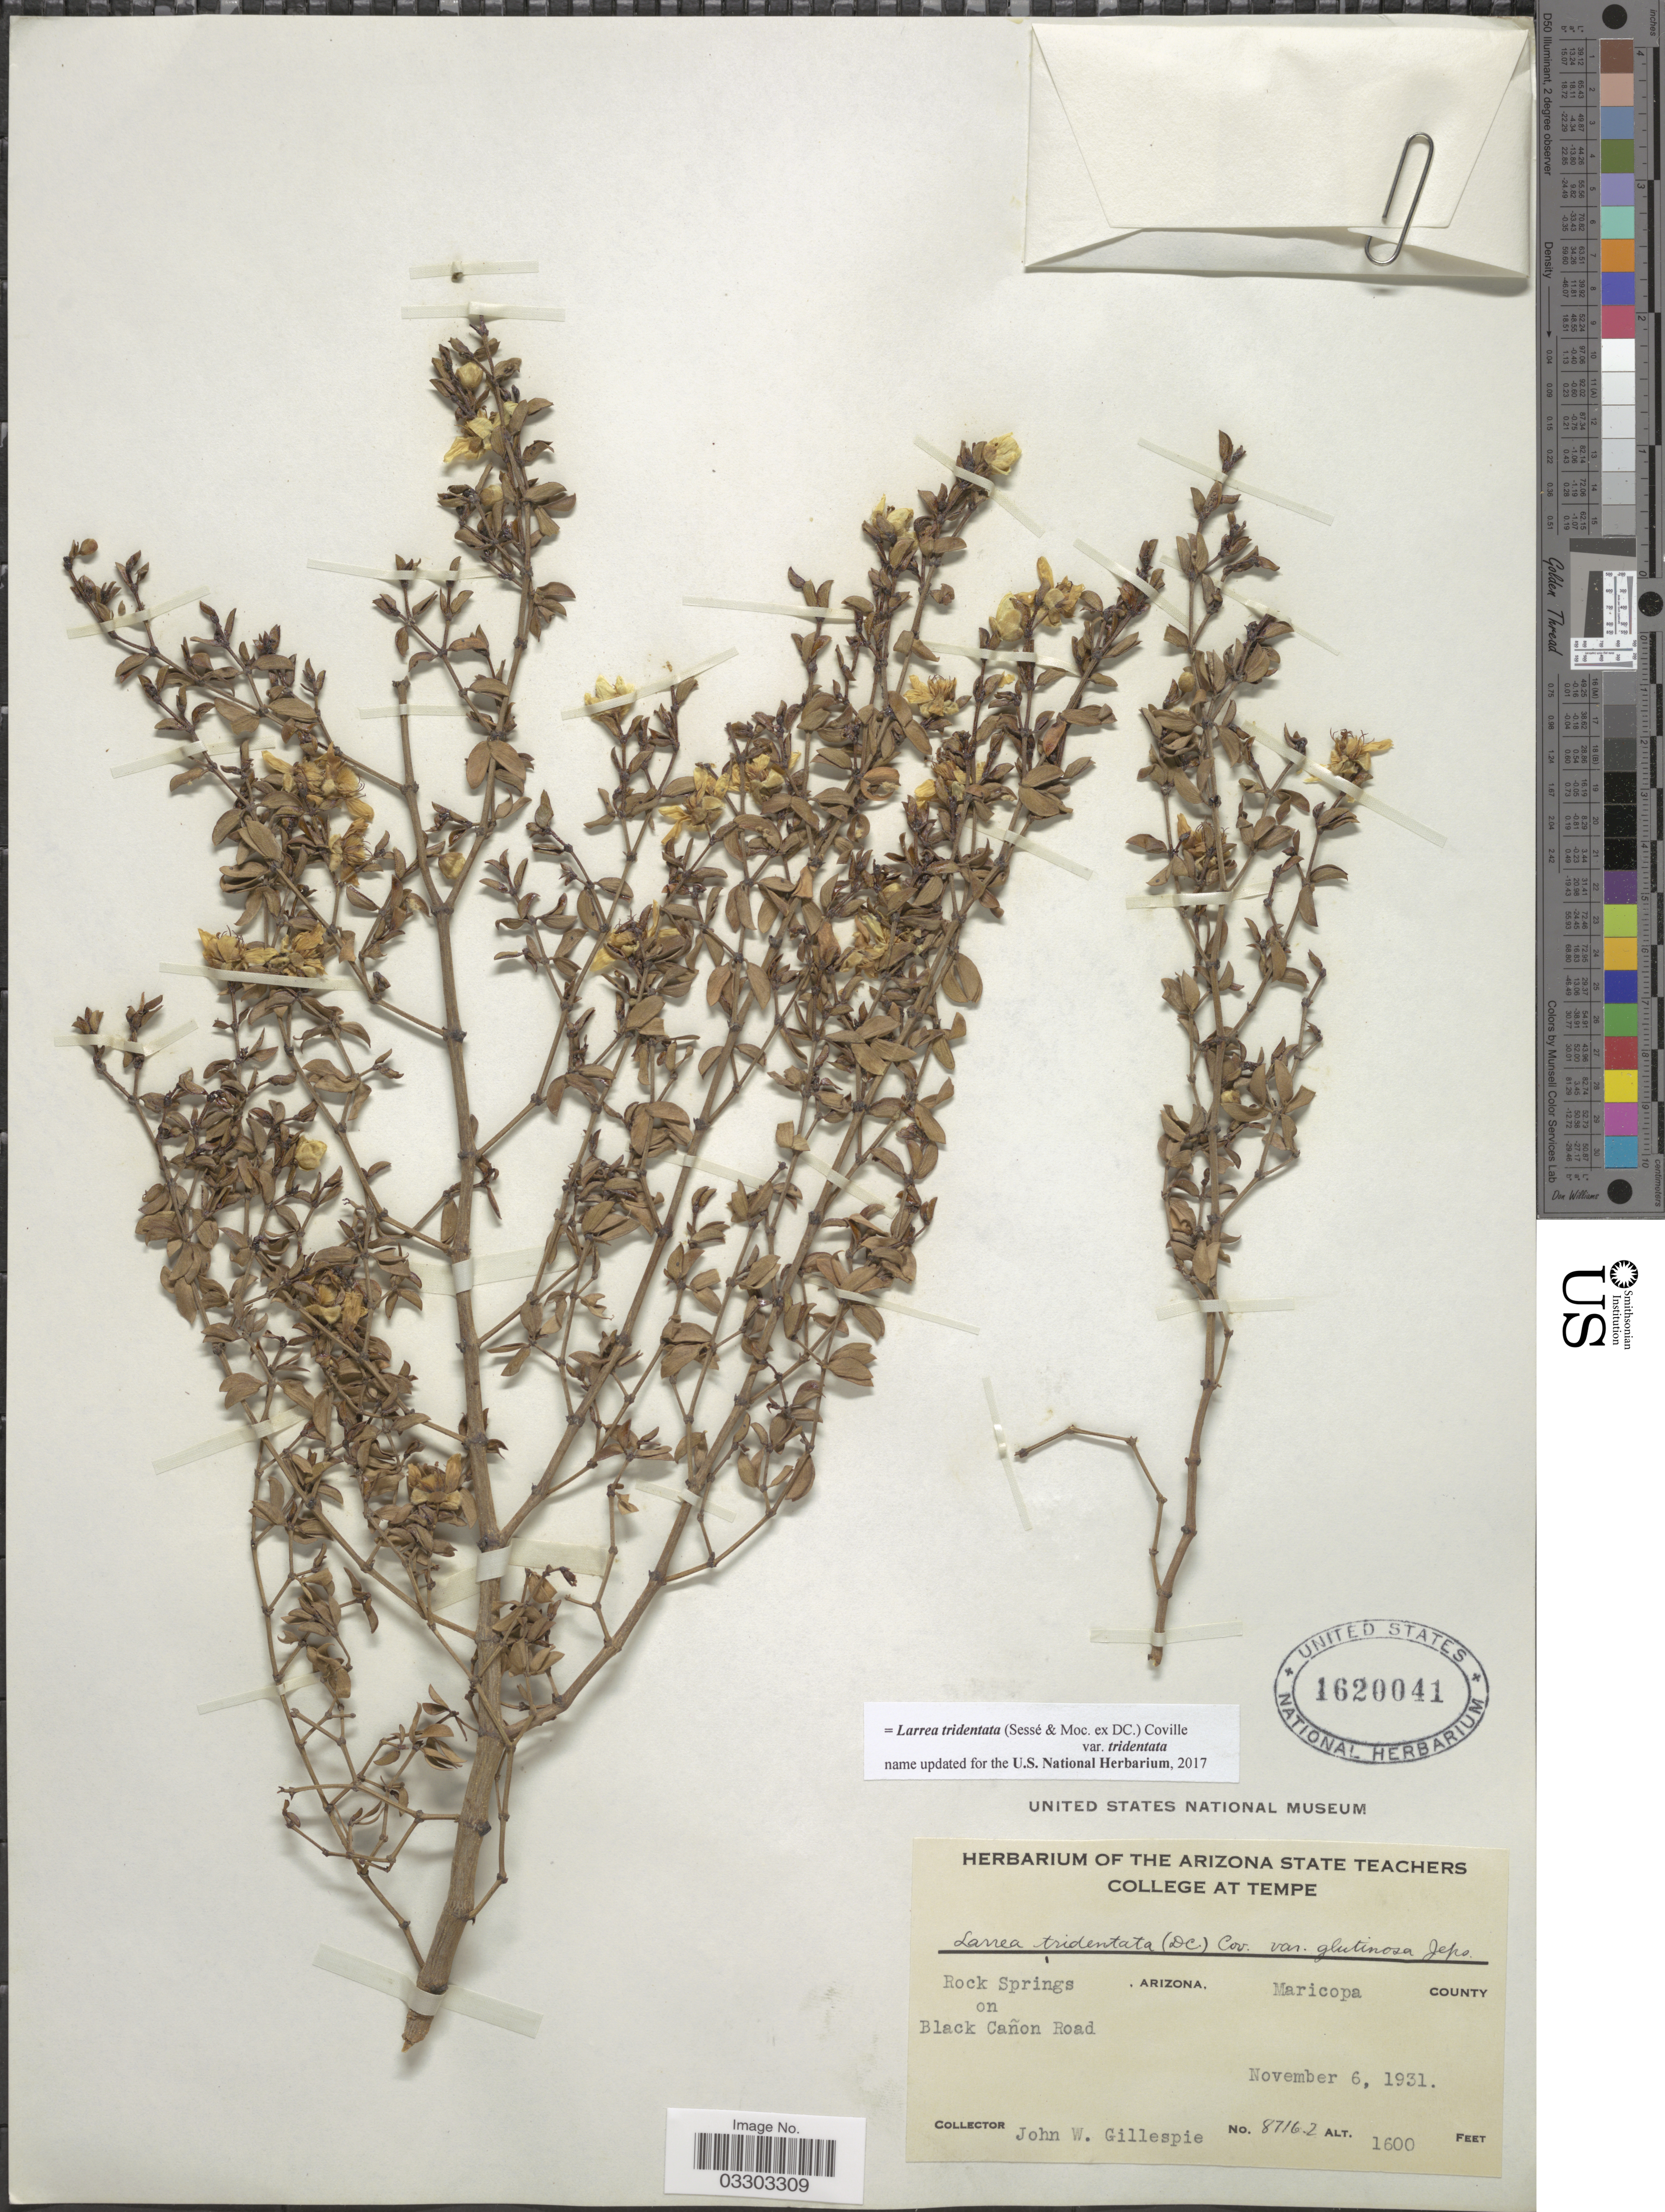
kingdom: Plantae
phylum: Tracheophyta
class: Magnoliopsida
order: Zygophyllales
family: Zygophyllaceae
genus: Larrea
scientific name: Larrea tridentata var. tridentata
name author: (Sessé & Moc. ex DC.) Coville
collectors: J. W. Gillespie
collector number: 87162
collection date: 1931-11-06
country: United States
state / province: Arizona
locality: Rock Springs on Black Cañon Road. Maricopa County.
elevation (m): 488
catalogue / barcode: US 1620041